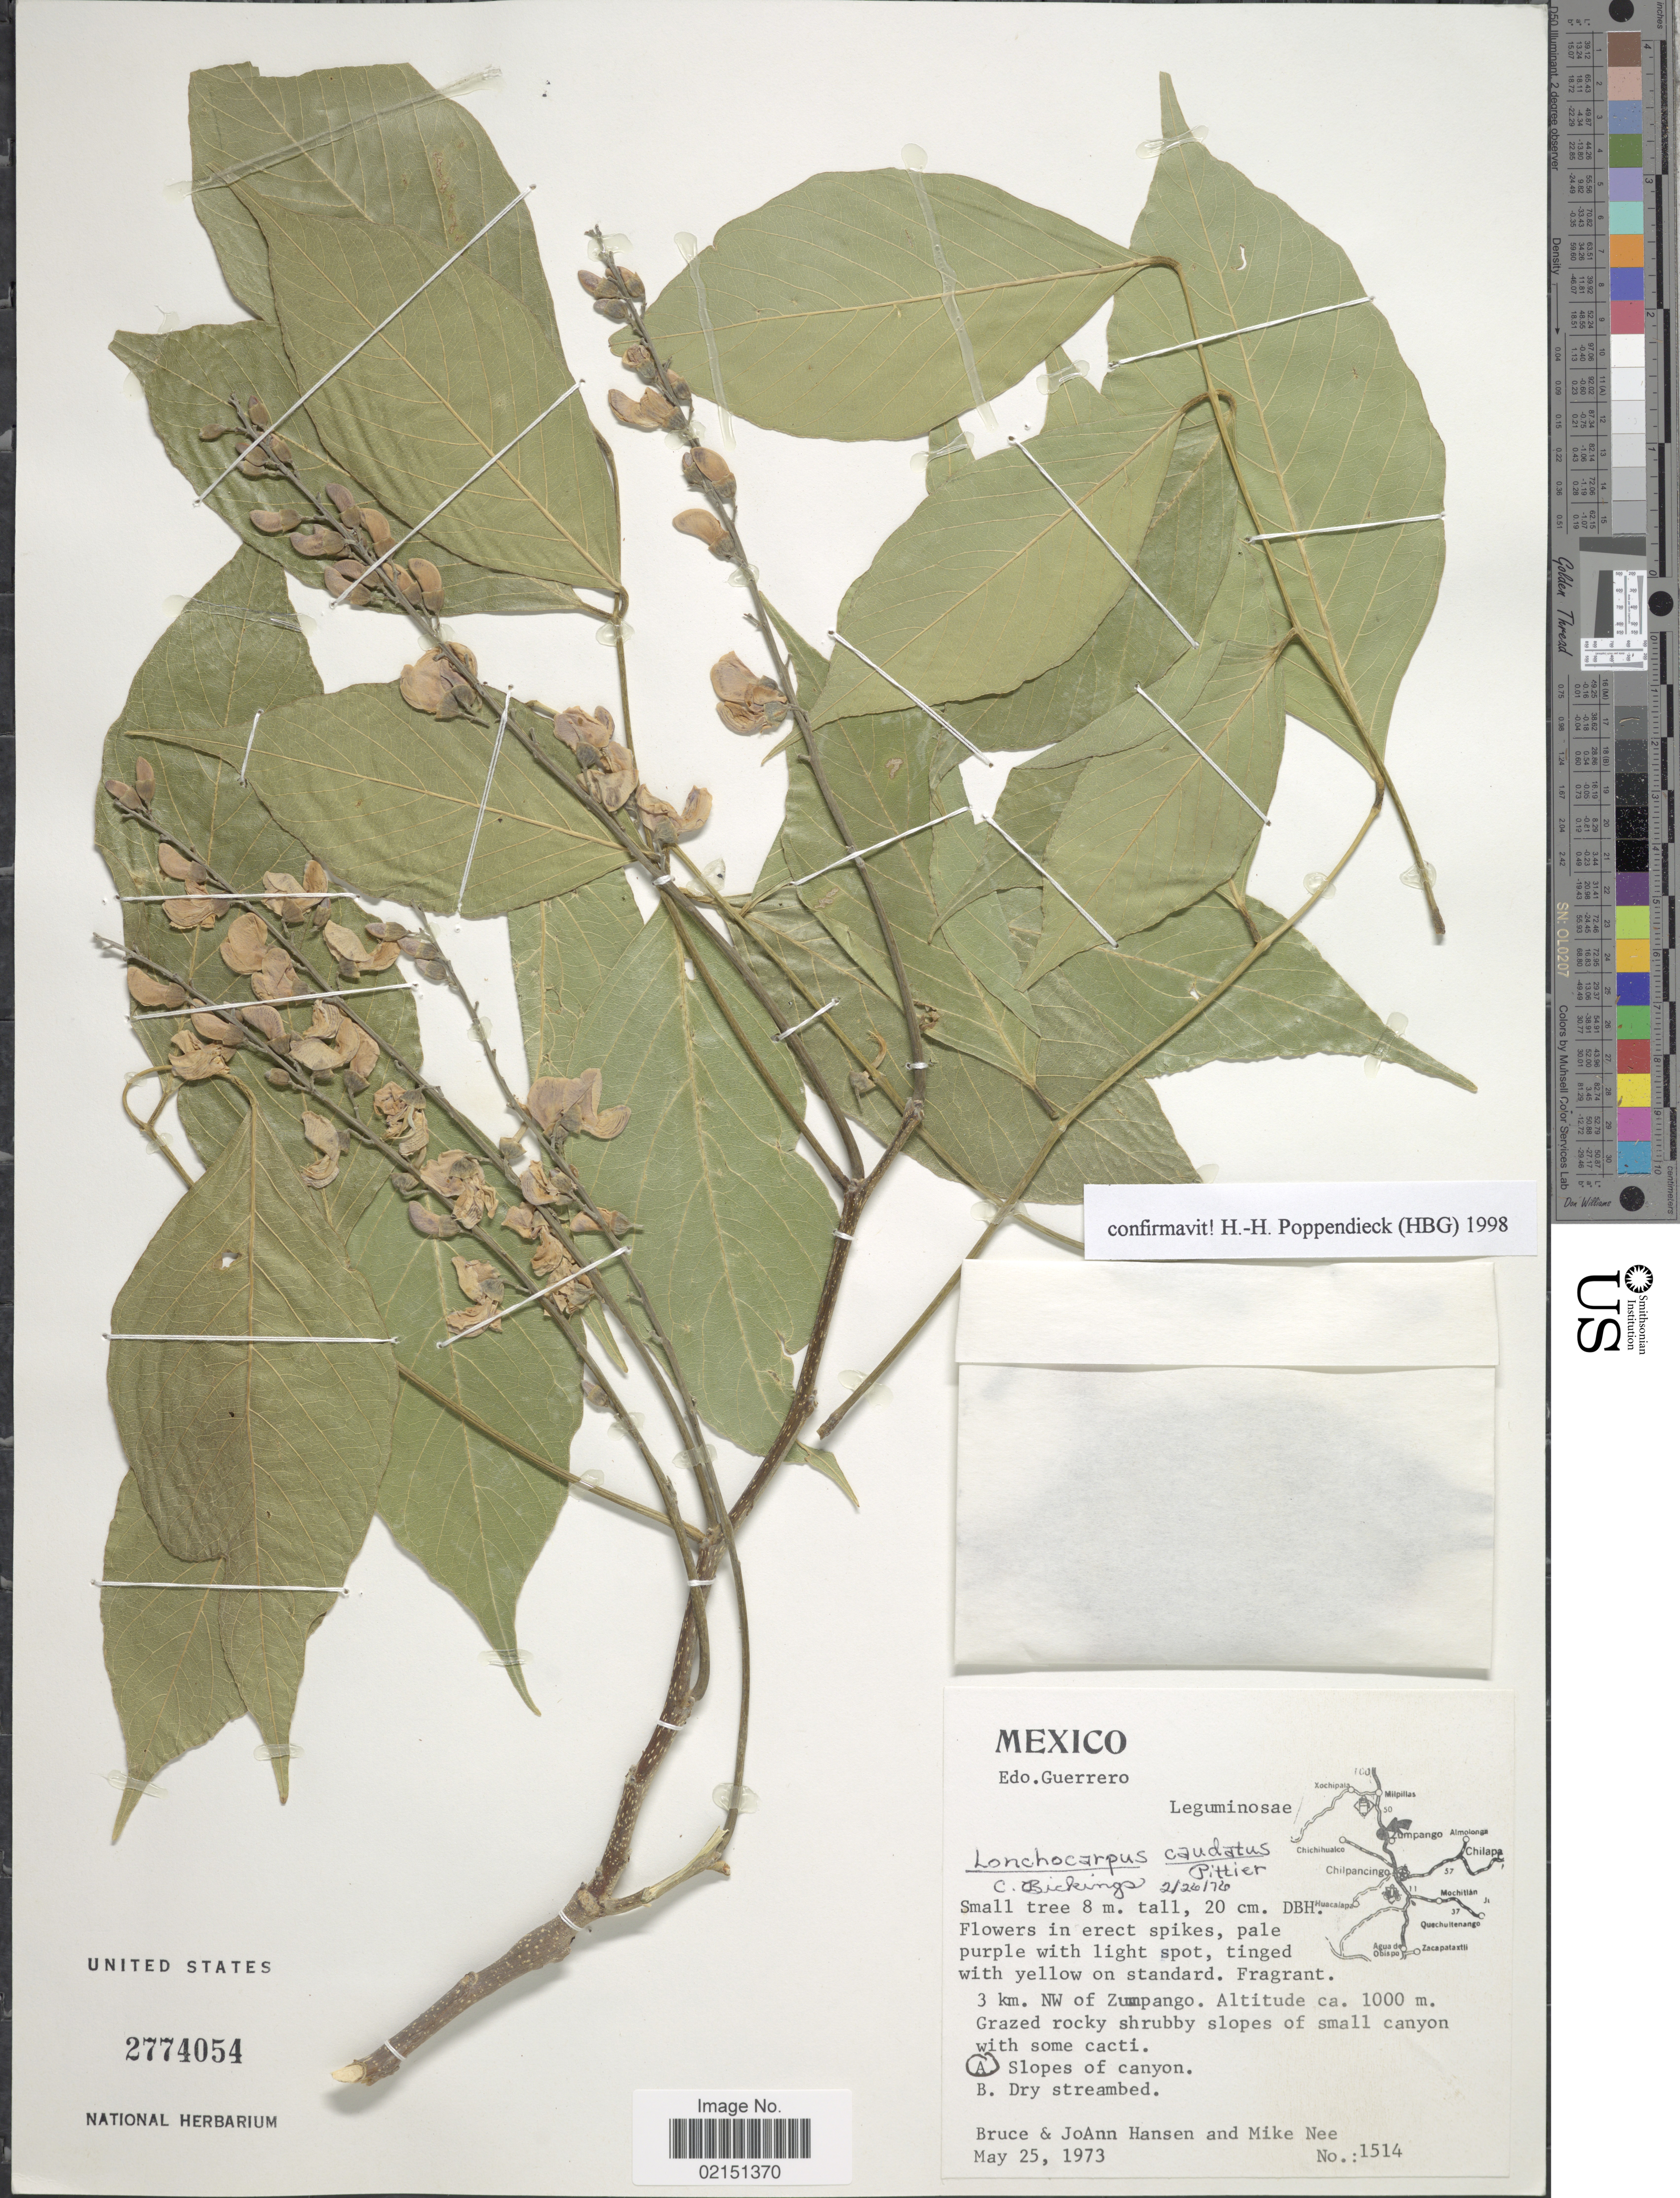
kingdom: Plantae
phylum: Tracheophyta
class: Magnoliopsida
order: Fabales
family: Fabaceae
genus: Lonchocarpus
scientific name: Lonchocarpus caudatus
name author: Pittier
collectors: B. Hansen, J. Hansen & M. Nee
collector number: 1514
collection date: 1973-05-25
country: Mexico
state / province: Guerrero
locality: Edo. Guerrero, 3 km. NW of Zumpango, slopes of Canyon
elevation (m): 1000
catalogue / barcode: US 2774054